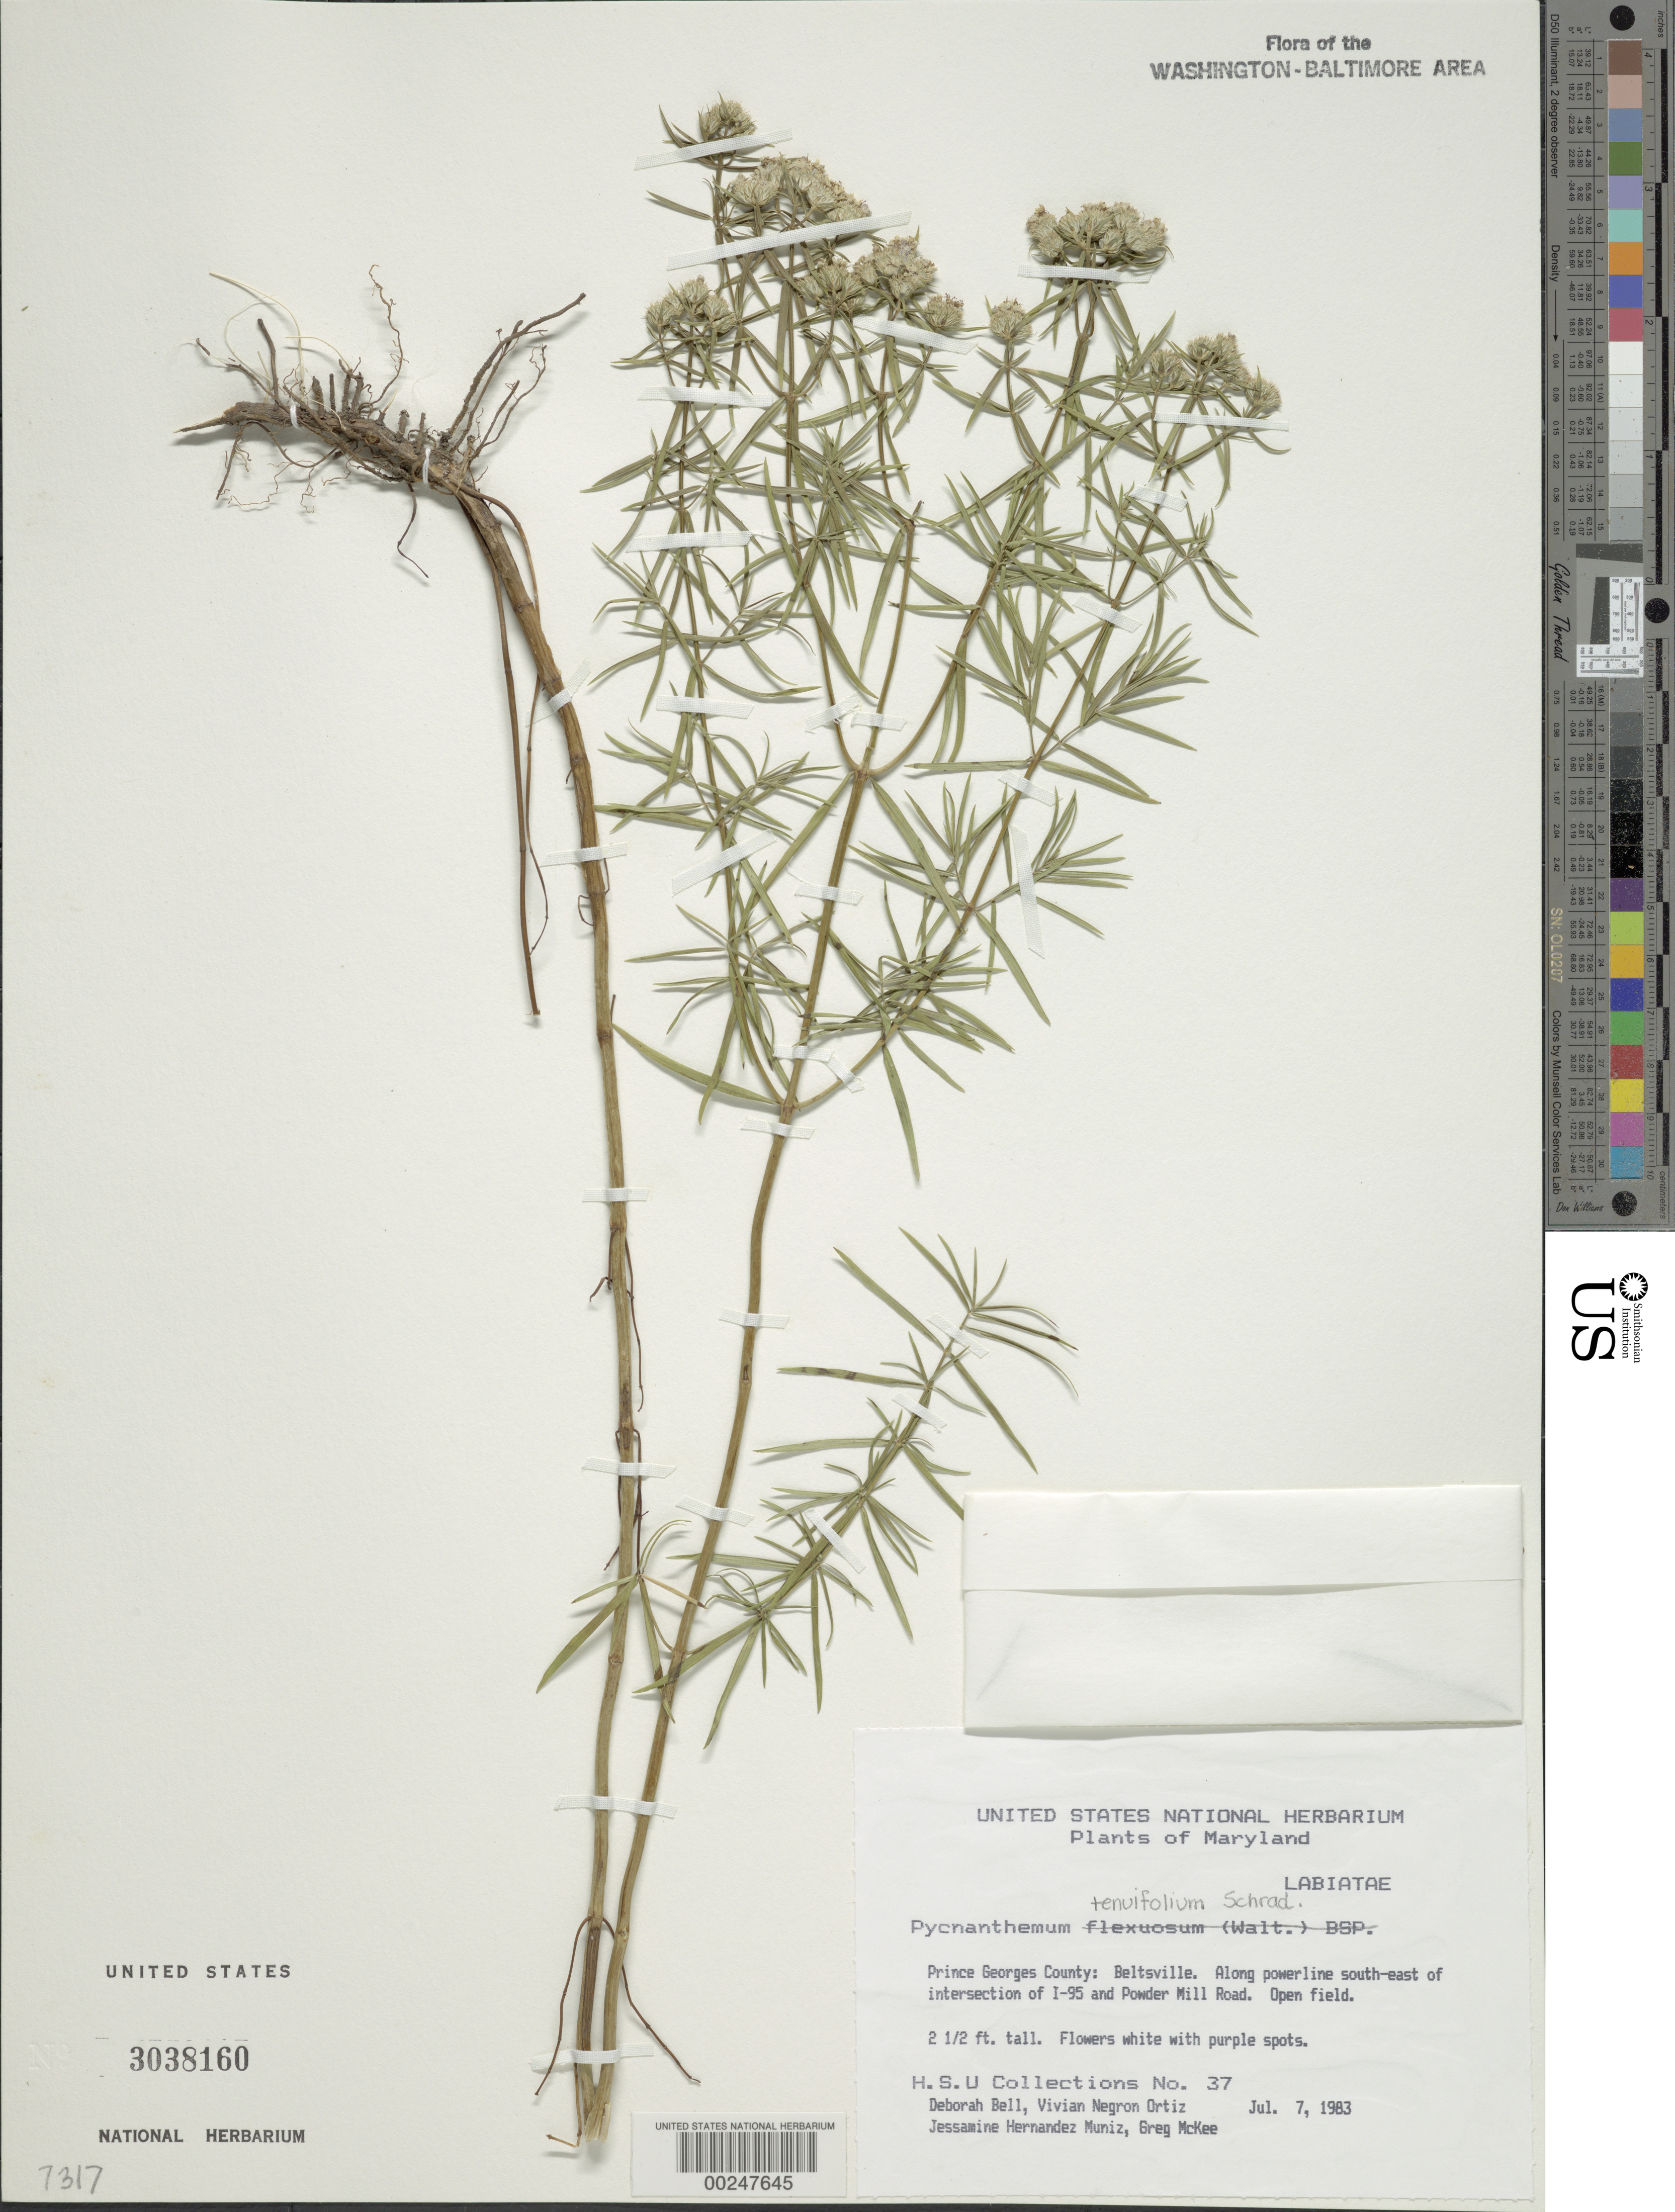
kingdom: Plantae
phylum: Tracheophyta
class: Magnoliopsida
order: Lamiales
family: Lamiaceae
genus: Pycnanthemum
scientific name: Pycnanthemum tenuifolium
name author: Schrad.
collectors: D. A. Bell, V. Ortiz, J. Muniz & G. S. McKee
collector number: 37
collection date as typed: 07 Jul 1983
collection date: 1983-07-07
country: United States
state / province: Maryland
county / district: Prince George's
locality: Beltsville, along powerline SE of intersection of I-95 and Powder Mill Road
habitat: Open field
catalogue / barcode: US 3038160